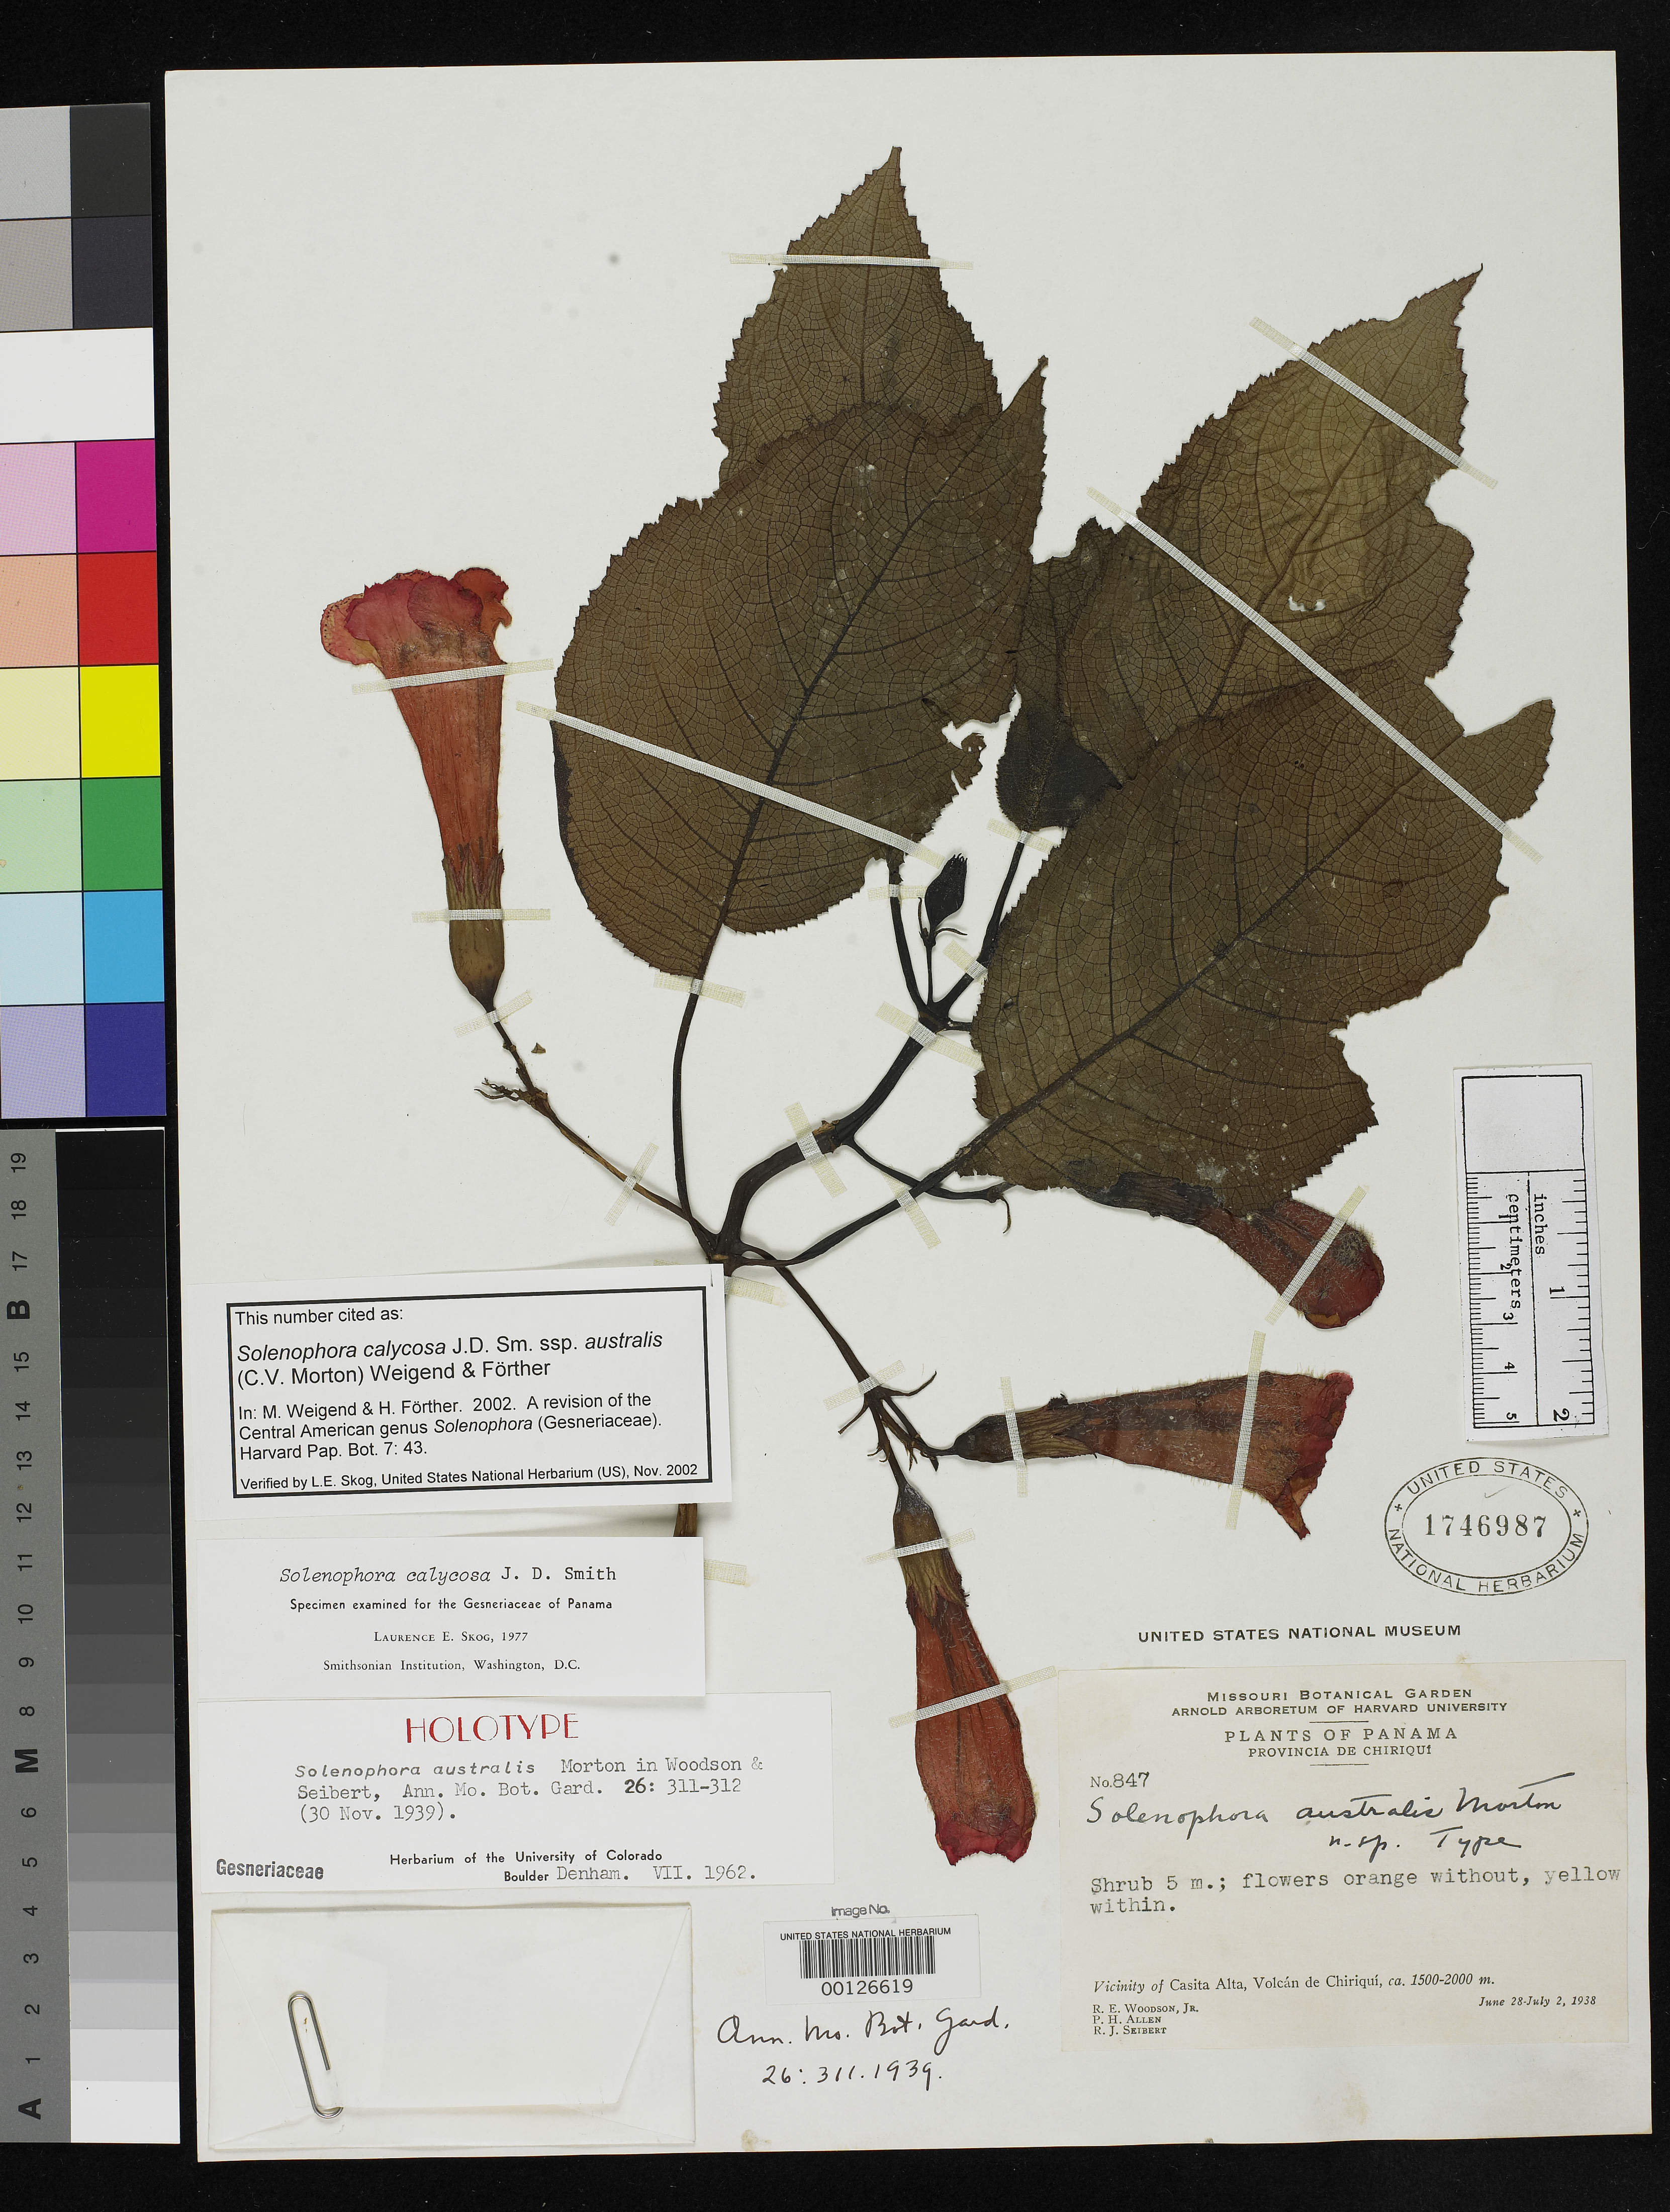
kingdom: Plantae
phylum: Tracheophyta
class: Magnoliopsida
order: Lamiales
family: Gesneriaceae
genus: Solenophora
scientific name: Solenophora australis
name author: C.V. Morton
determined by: Skog, Laurence E.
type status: Holotype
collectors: R. E. Woodson, P. H. Allen & R. J. Seibert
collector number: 847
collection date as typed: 28 Jun 1938 to 02 Jul 1938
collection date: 1938-06-28/1938-07-02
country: Panama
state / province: Chiriquí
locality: Vicinity of Casita Alta, Volcán de Chiriquí.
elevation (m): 1500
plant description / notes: Cited 2002 by Weigend & Förther, Harvard Pap. Bot. 7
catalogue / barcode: US 1746987